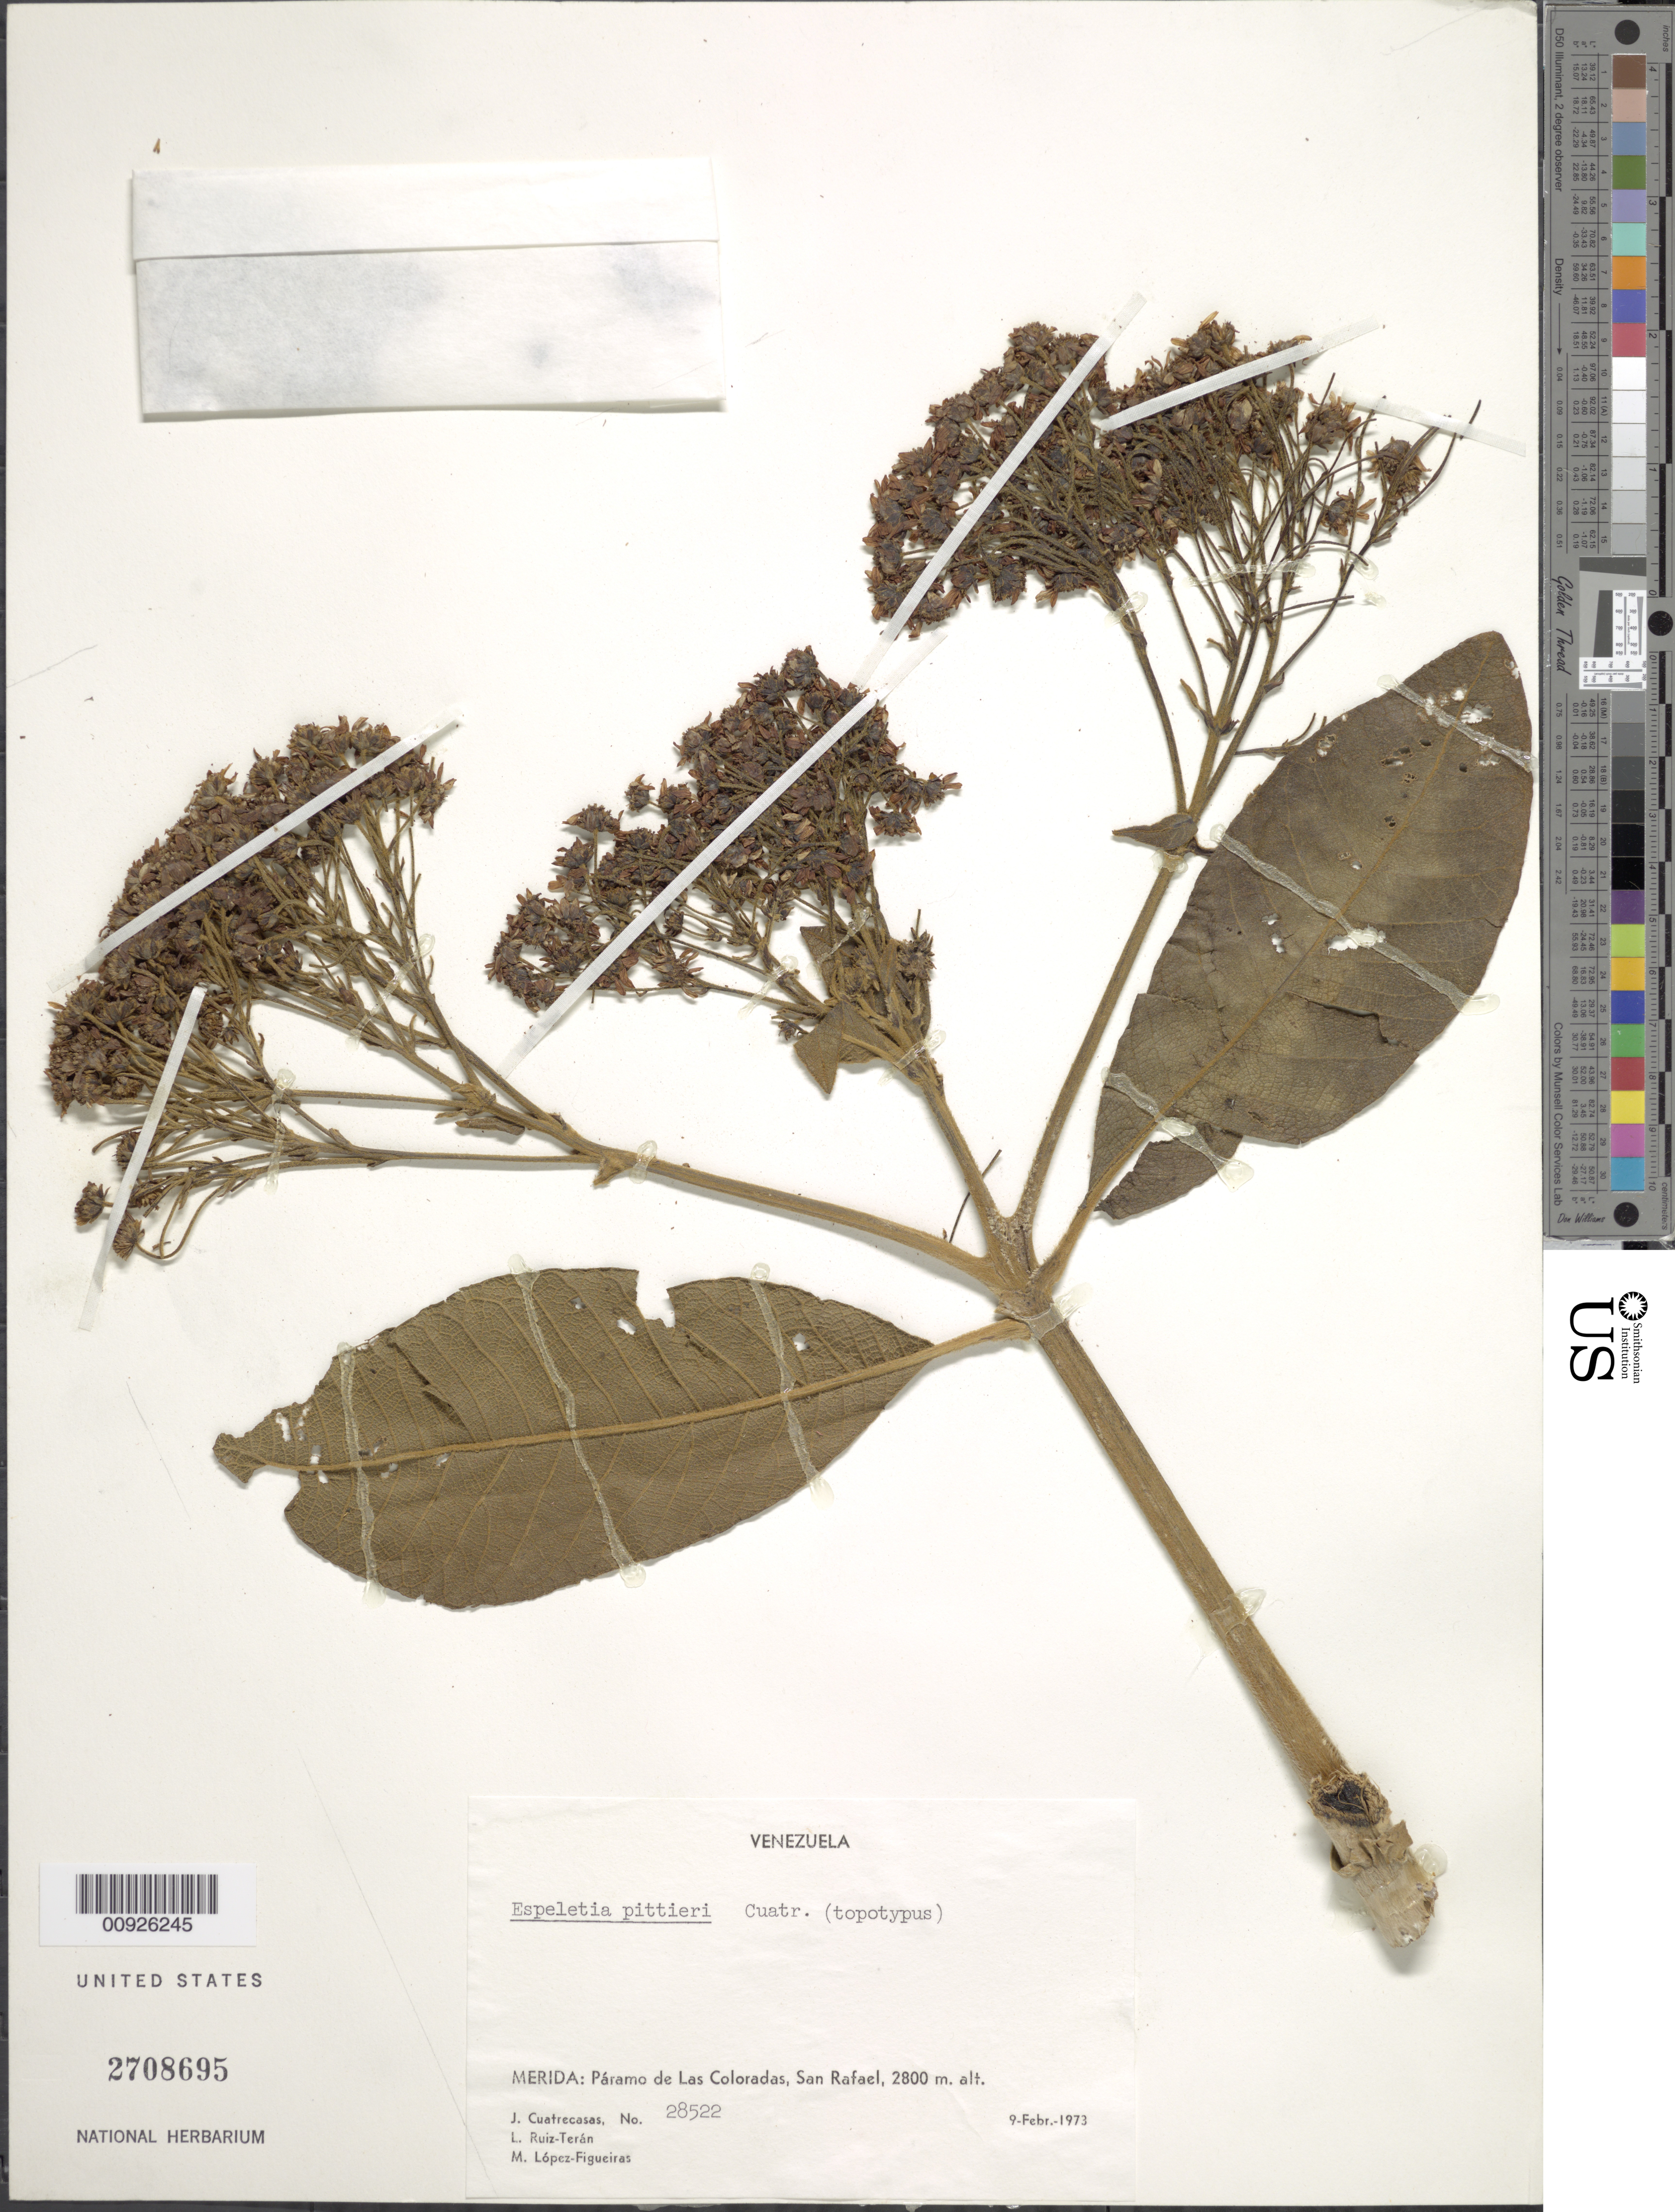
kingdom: Plantae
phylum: Tracheophyta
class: Magnoliopsida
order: Asterales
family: Asteraceae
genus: Carramboa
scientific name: Carramboa badilloi var. pittieri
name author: (Cuatrec.) Cuatrec.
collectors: J. Cuatrecasas, L. E. Ruíz-Terán & M. López Figueiras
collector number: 28522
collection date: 1973-02-09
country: Venezuela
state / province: Mérida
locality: Paramo de Las Coloradas, San Rafael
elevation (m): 2800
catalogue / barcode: US 2708695